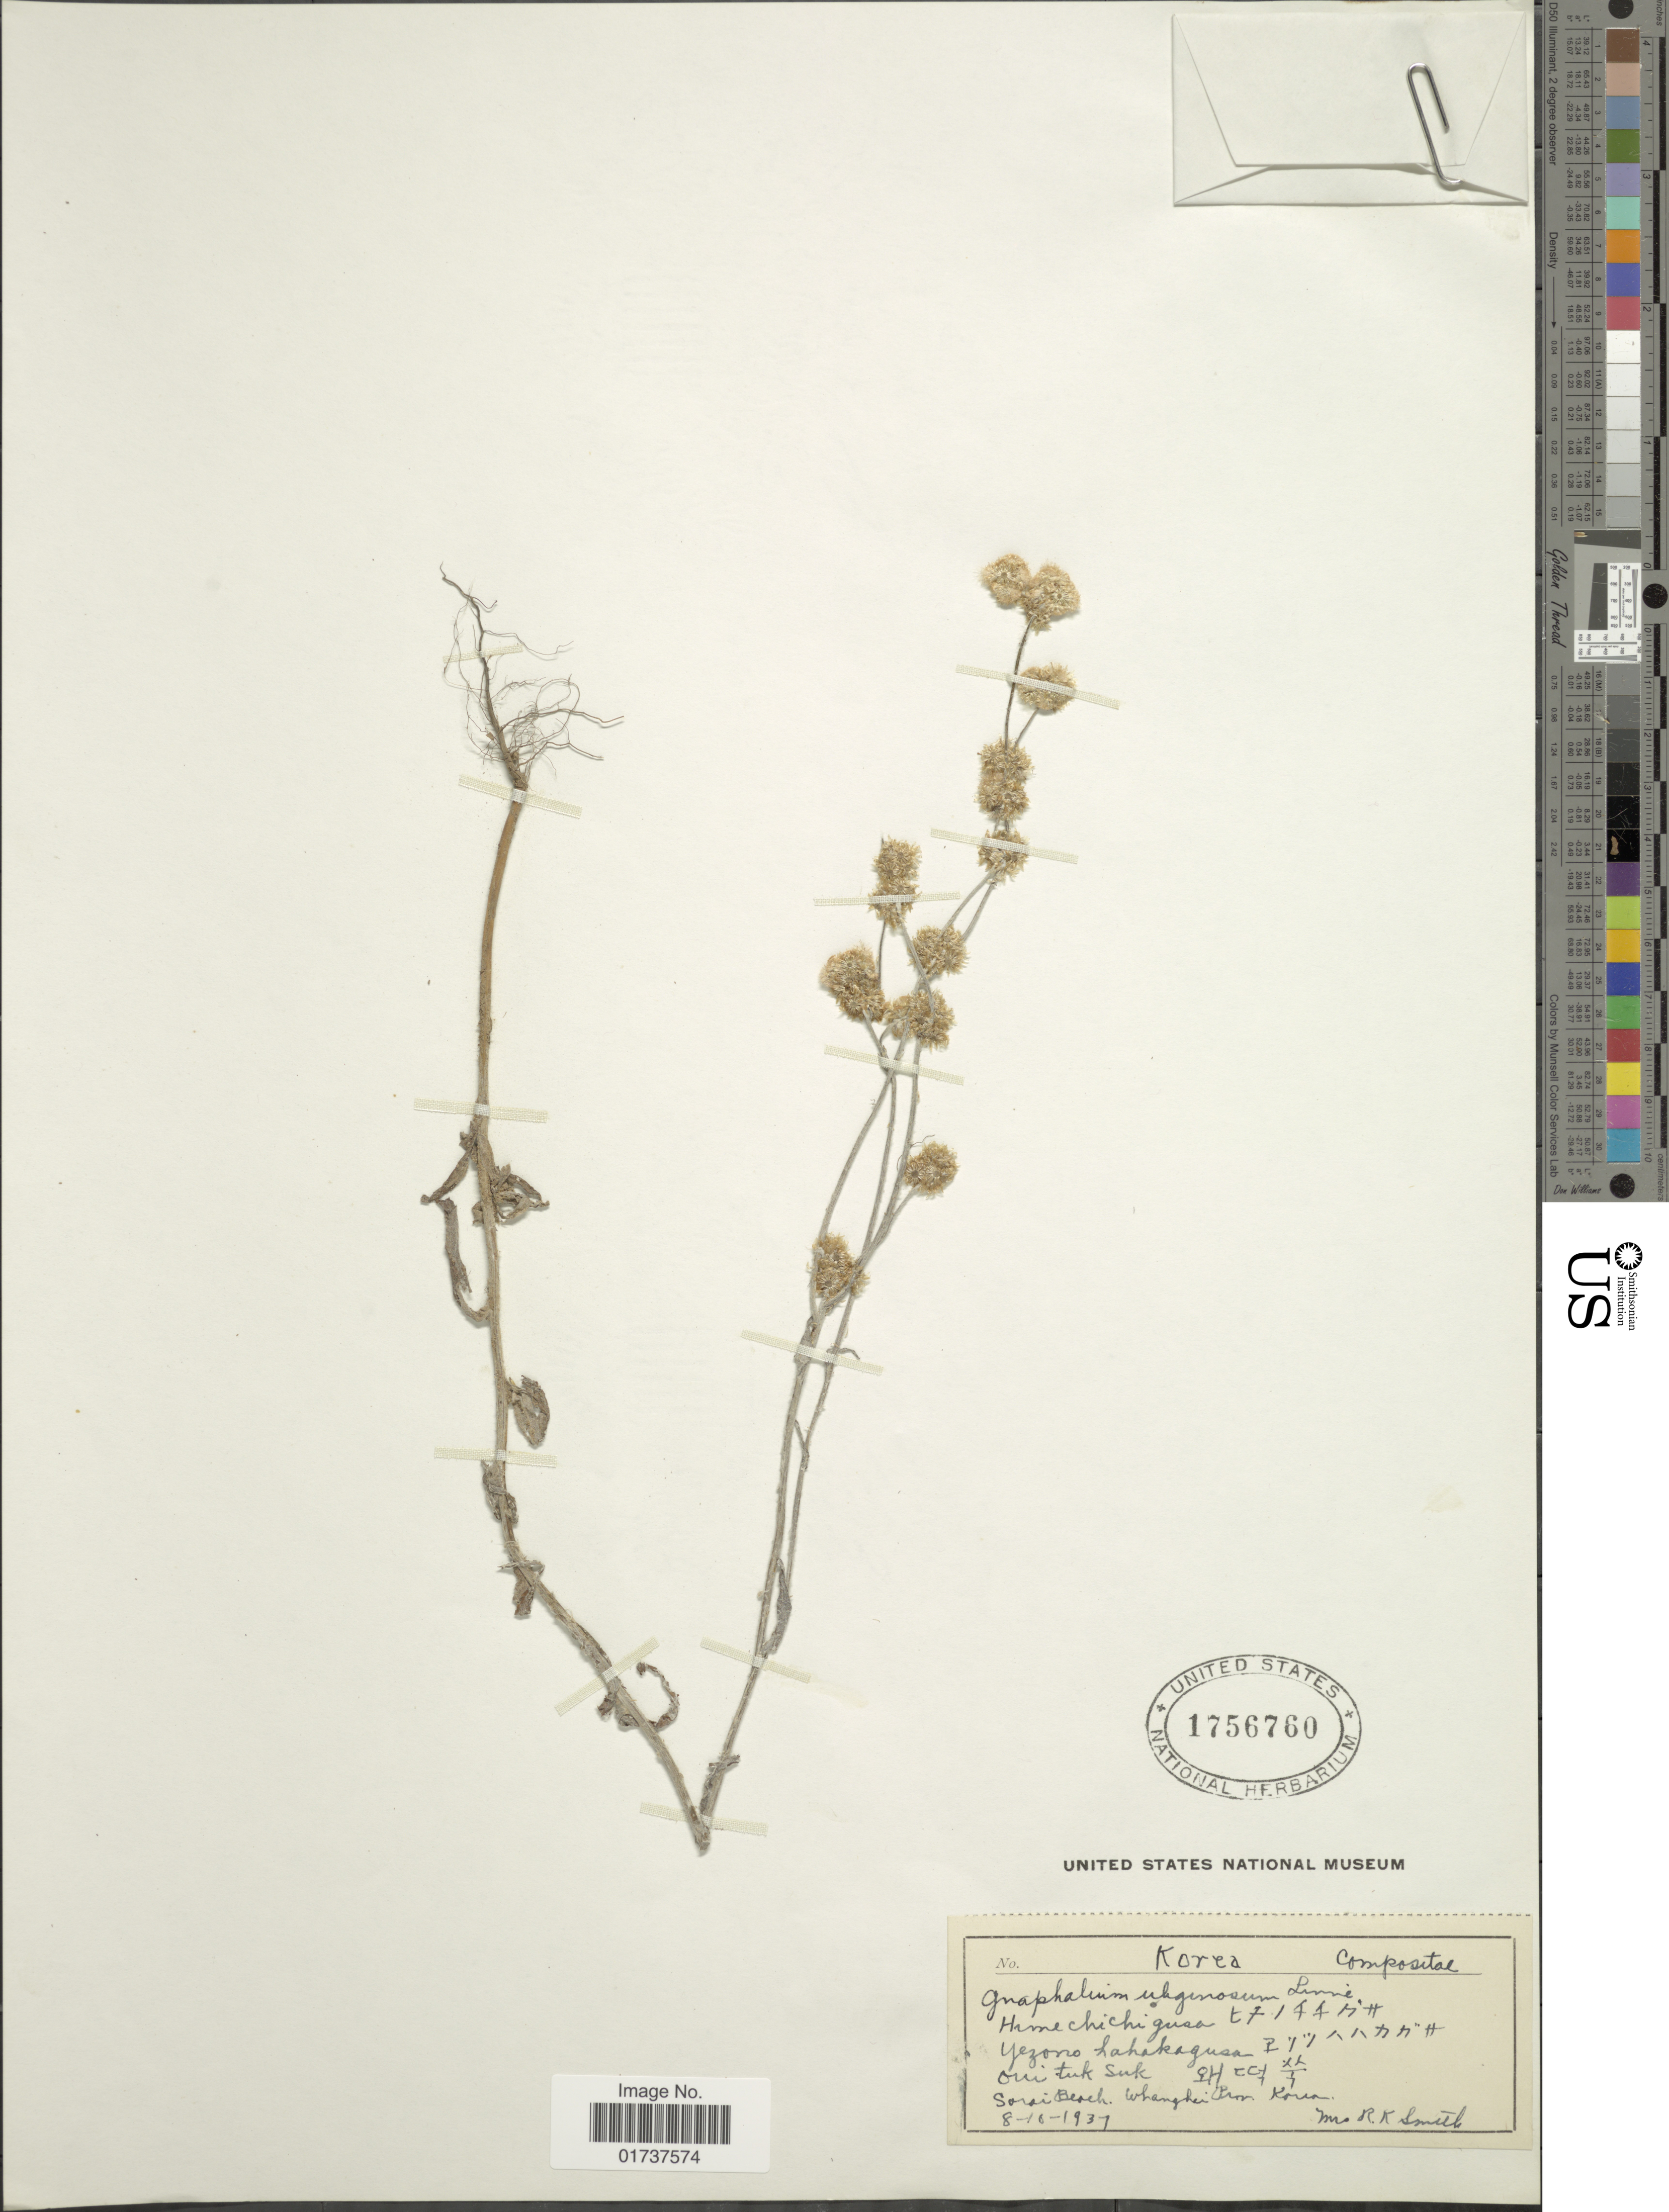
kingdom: Plantae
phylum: Tracheophyta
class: Magnoliopsida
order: Asterales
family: Asteraceae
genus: Gnaphalium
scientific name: Gnaphalium uliginosum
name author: L.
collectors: Mrs. R. K. Smith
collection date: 1937-10-08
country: South Korea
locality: Korea, Hmerchichigusa, Yezorno hakakagusa, Oui tuk suk, Sorai Bersch, Whanghei Perm Korea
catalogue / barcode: US 1756760